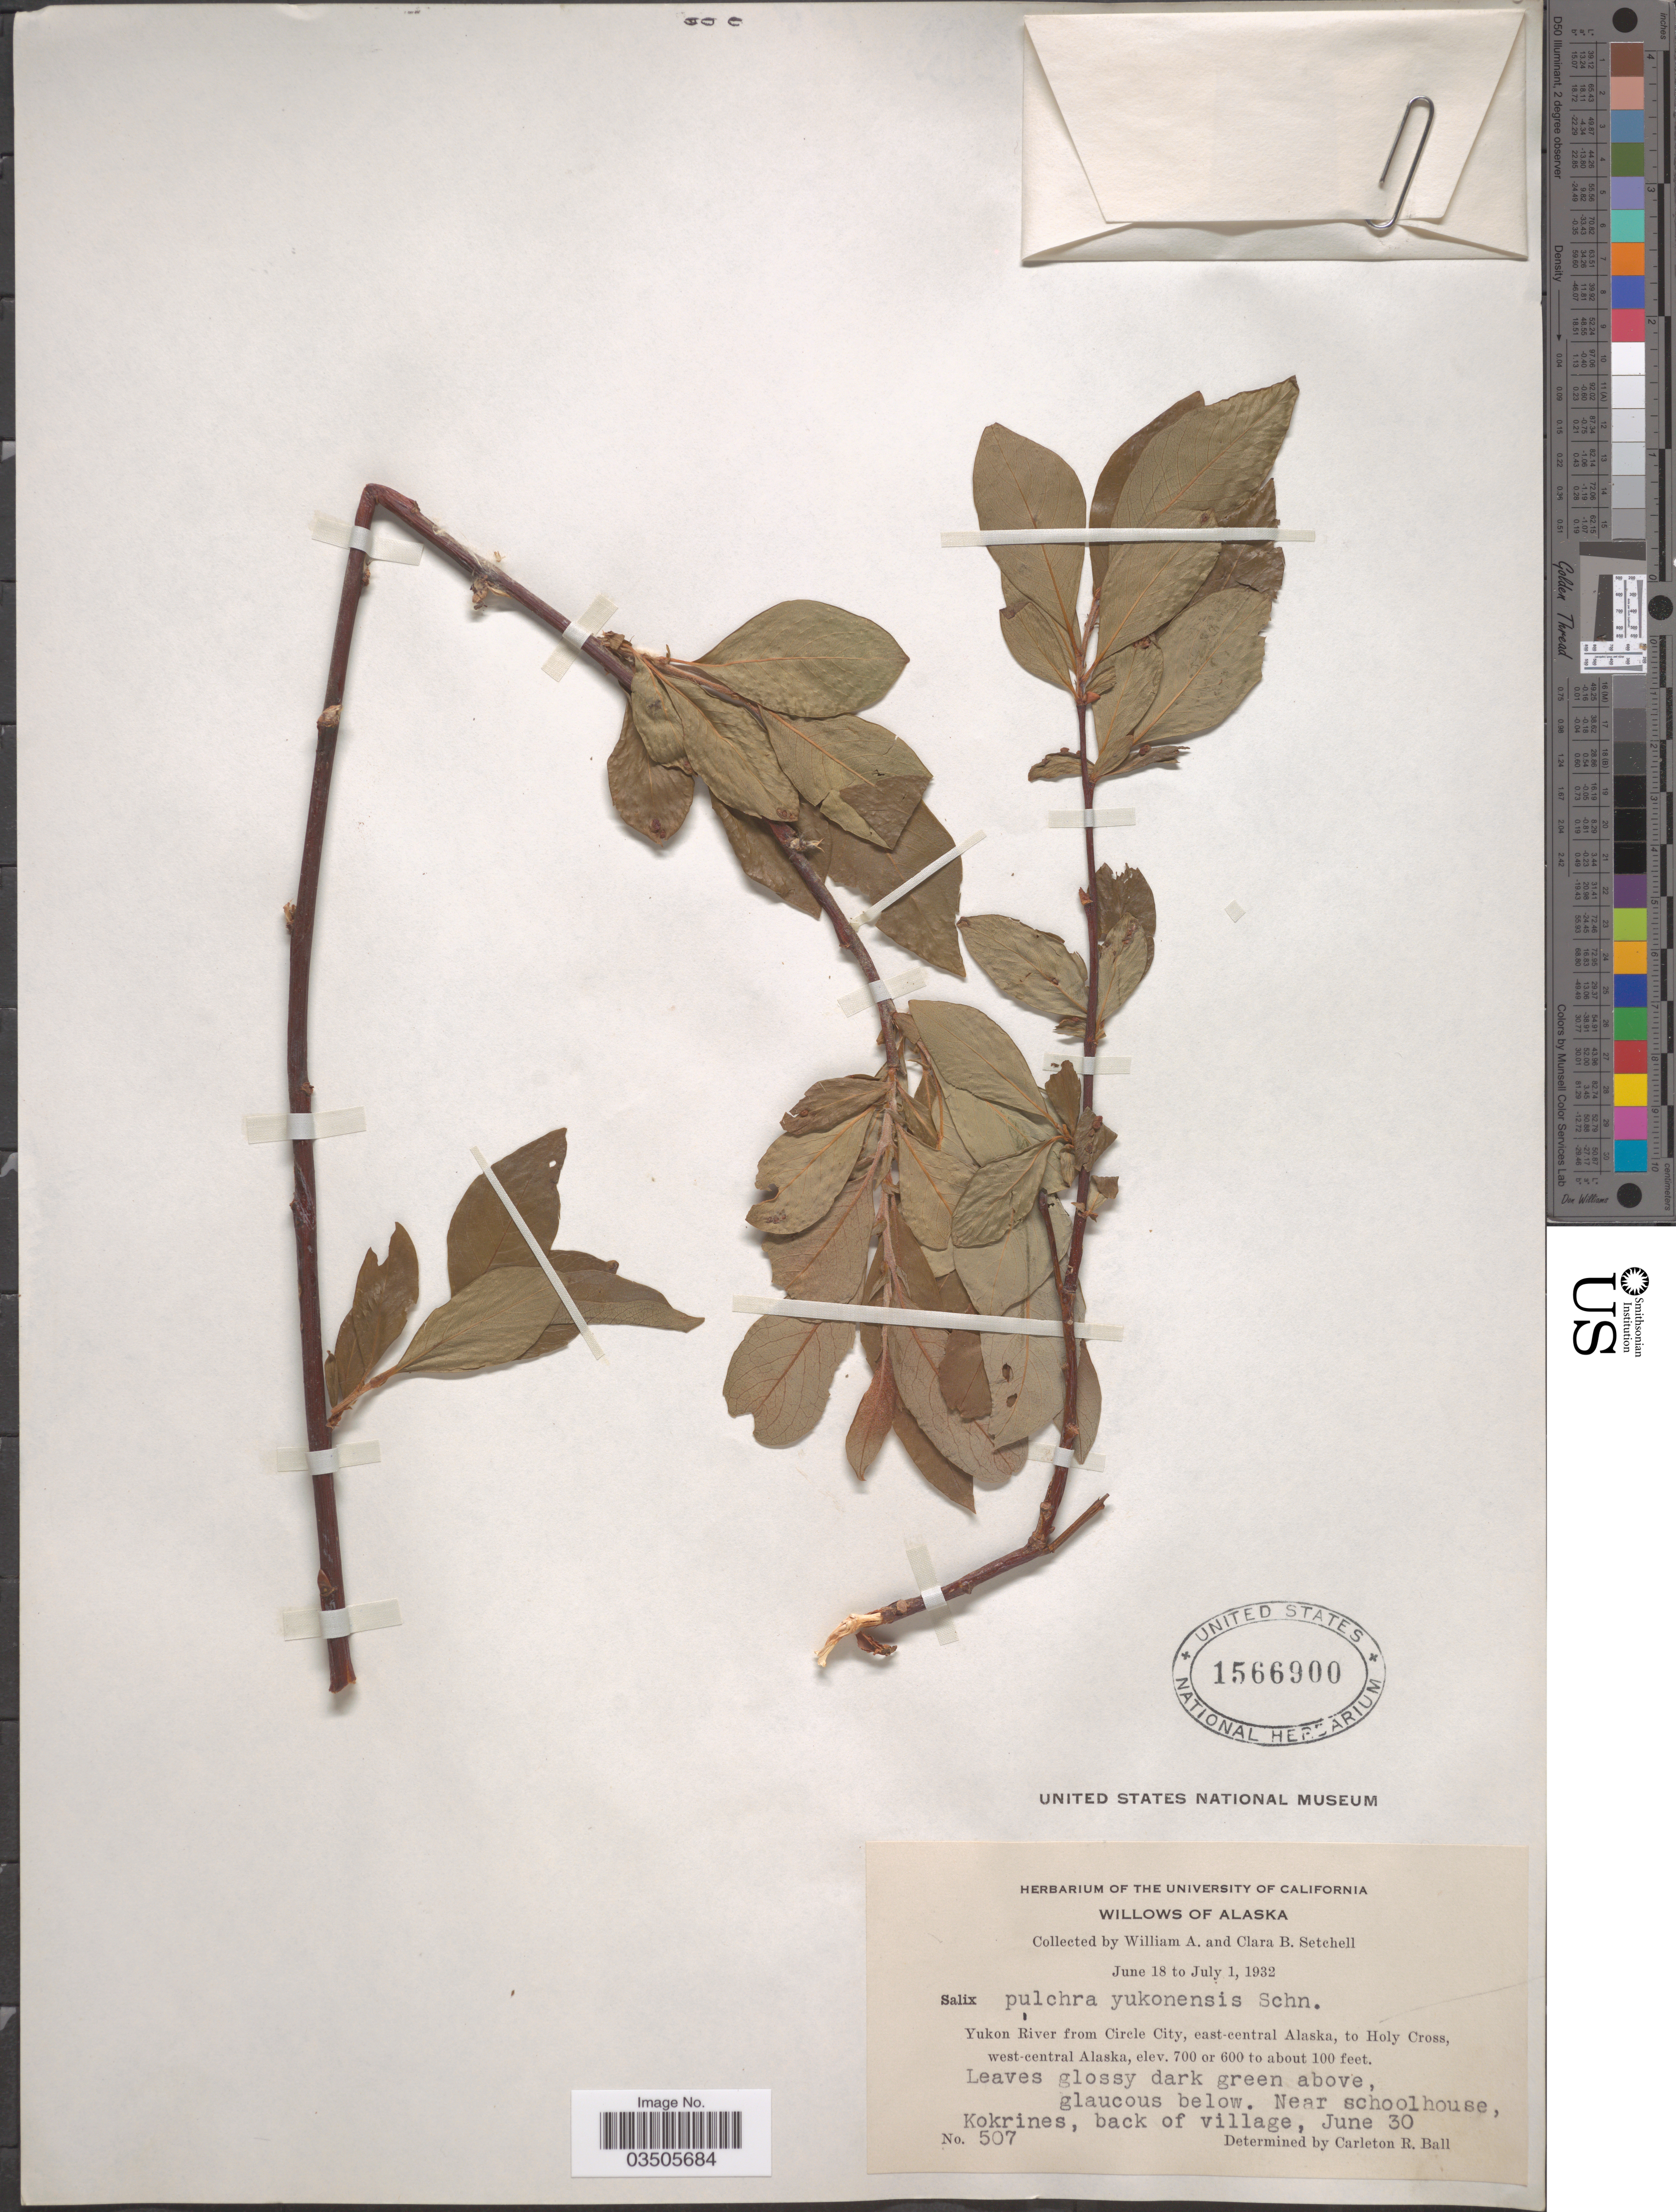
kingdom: Plantae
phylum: Tracheophyta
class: Magnoliopsida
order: Malpighiales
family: Salicaceae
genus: Salix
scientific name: Salix pulchra var. yukonensis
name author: C.K. Schneid.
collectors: W. Setchell & C. B. Setchell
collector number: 507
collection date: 1932-06-30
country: United States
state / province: Alaska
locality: Yukon River from Circle City, east-central Alaska, to Holy Cross, west-central Alaska. Near schoolhouse, Kokrines, back of village.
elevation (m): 30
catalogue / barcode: US 1566900